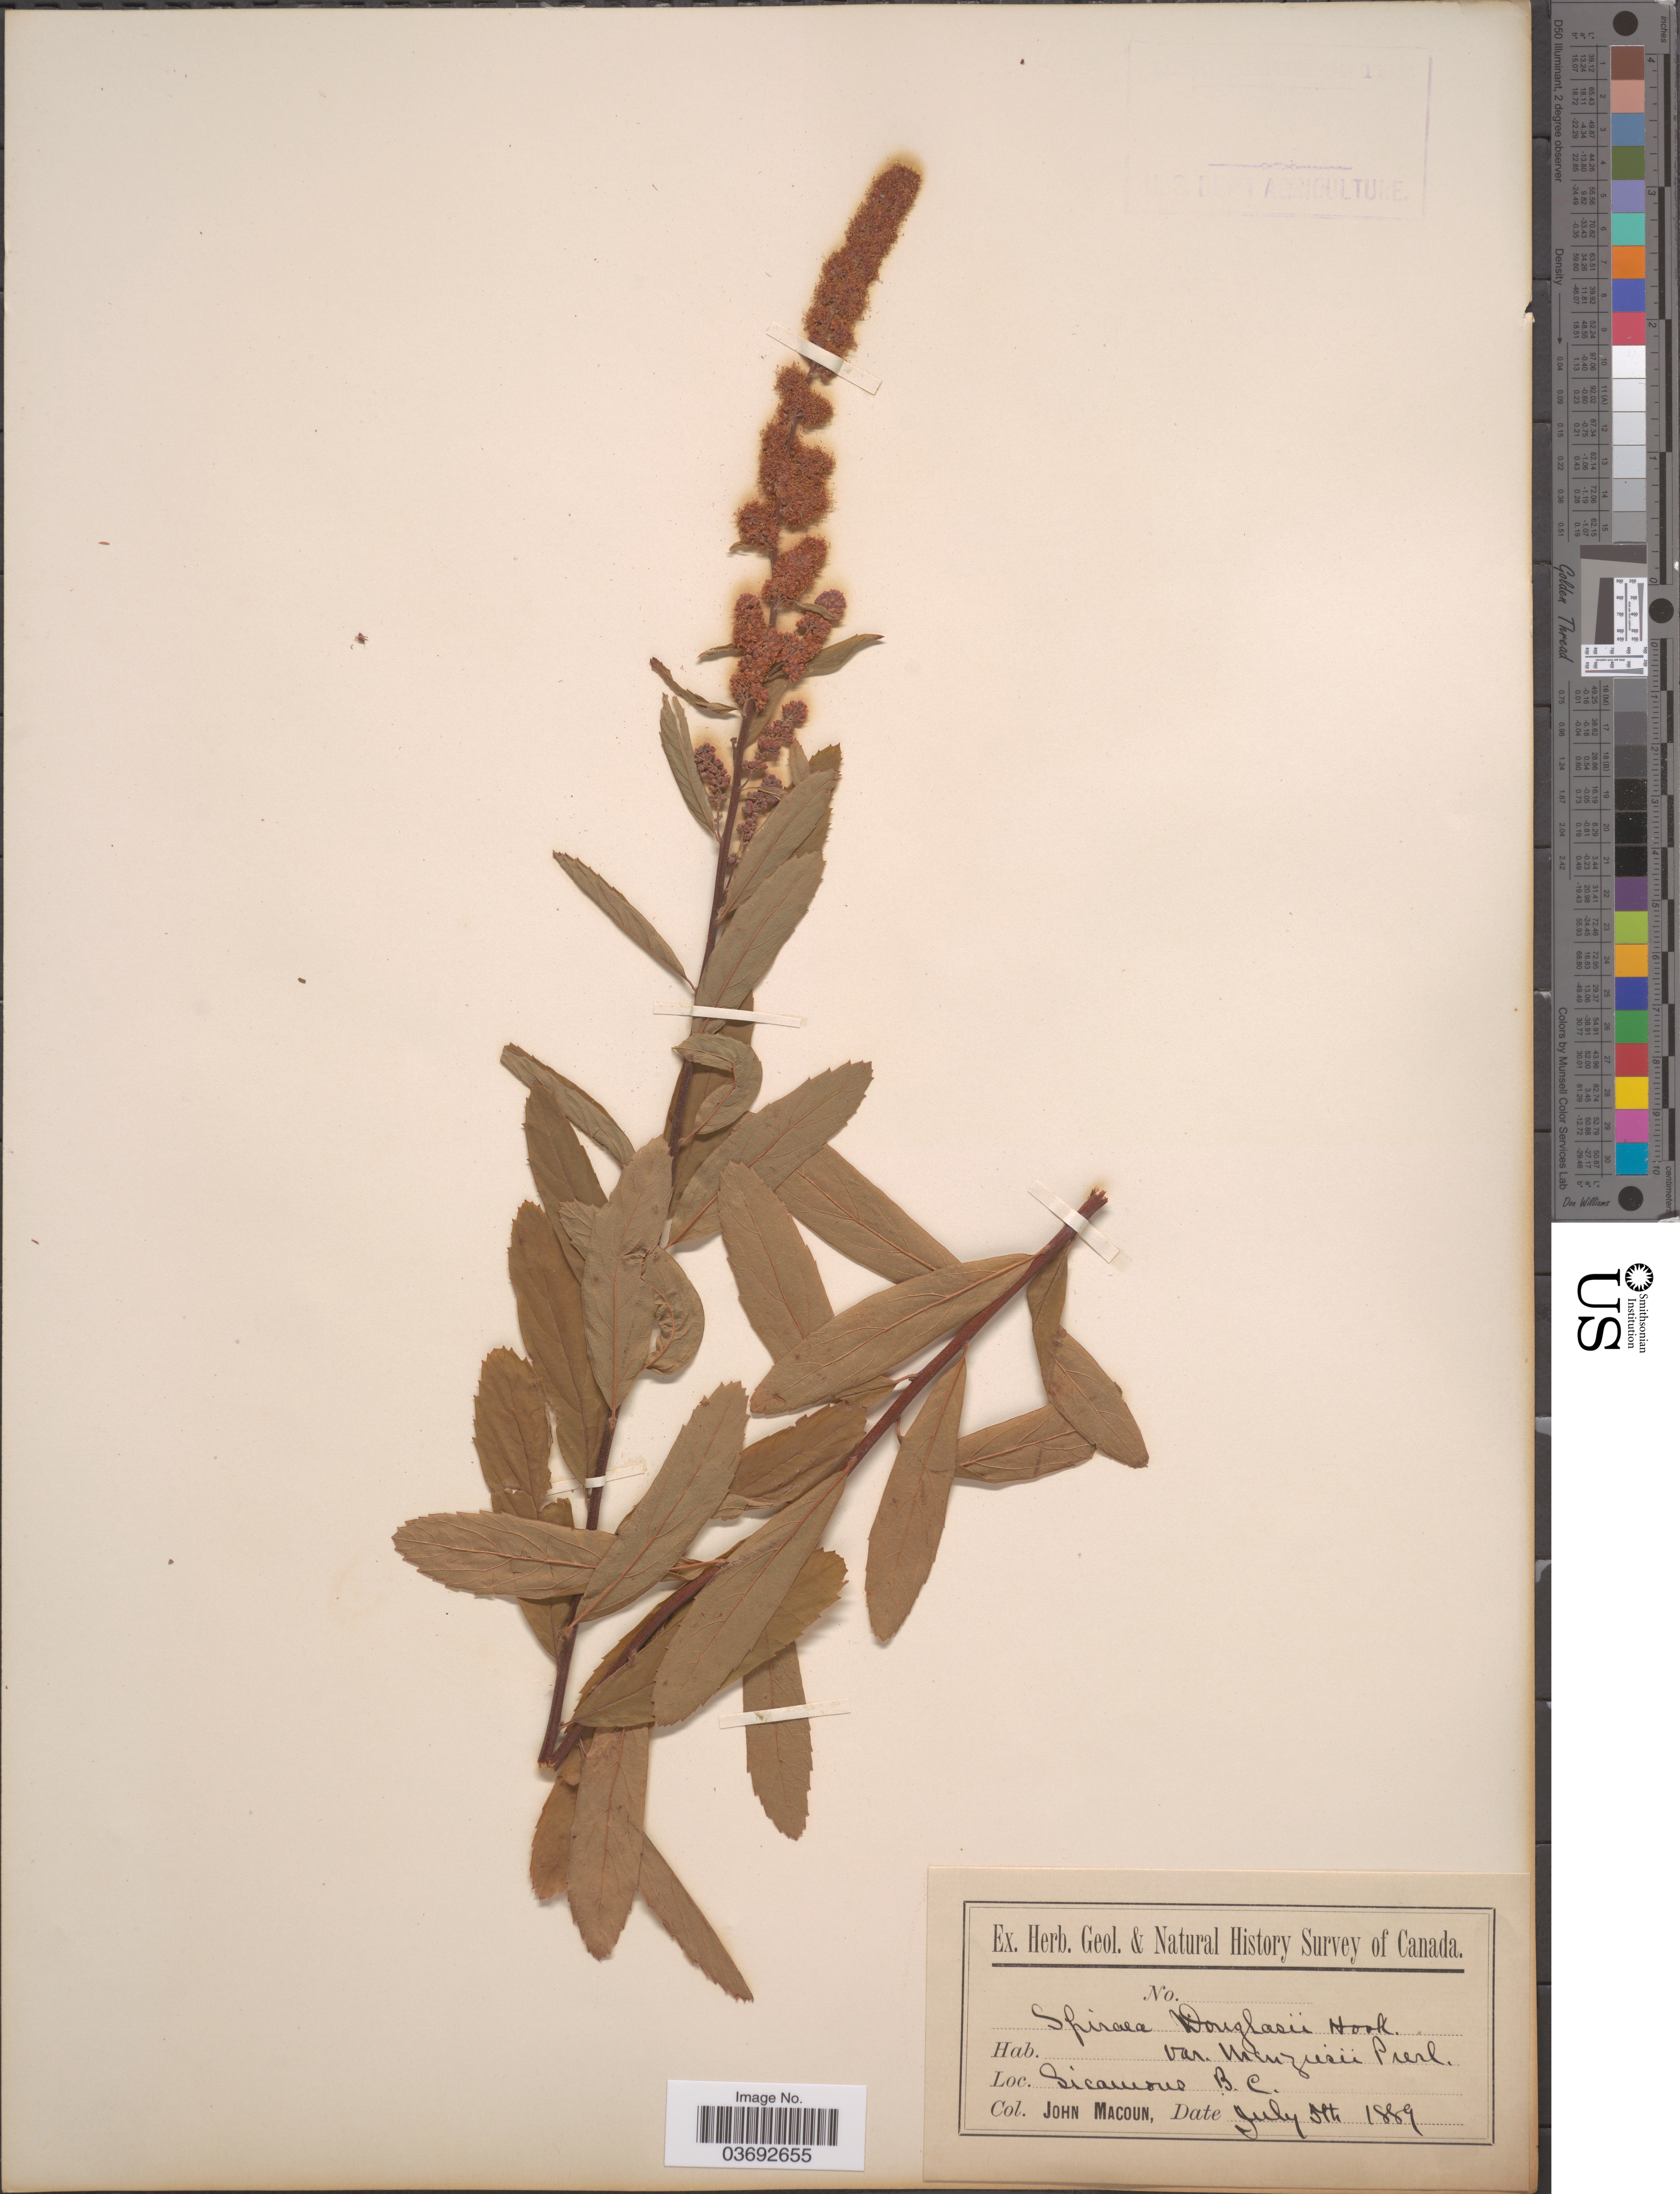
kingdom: Plantae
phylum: Tracheophyta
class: Magnoliopsida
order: Rosales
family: Rosaceae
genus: Spiraea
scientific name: Spiraea menziesii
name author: Hook.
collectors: J. Macoun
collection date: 1889-07-05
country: Canada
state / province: British Columbia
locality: Sicamous.